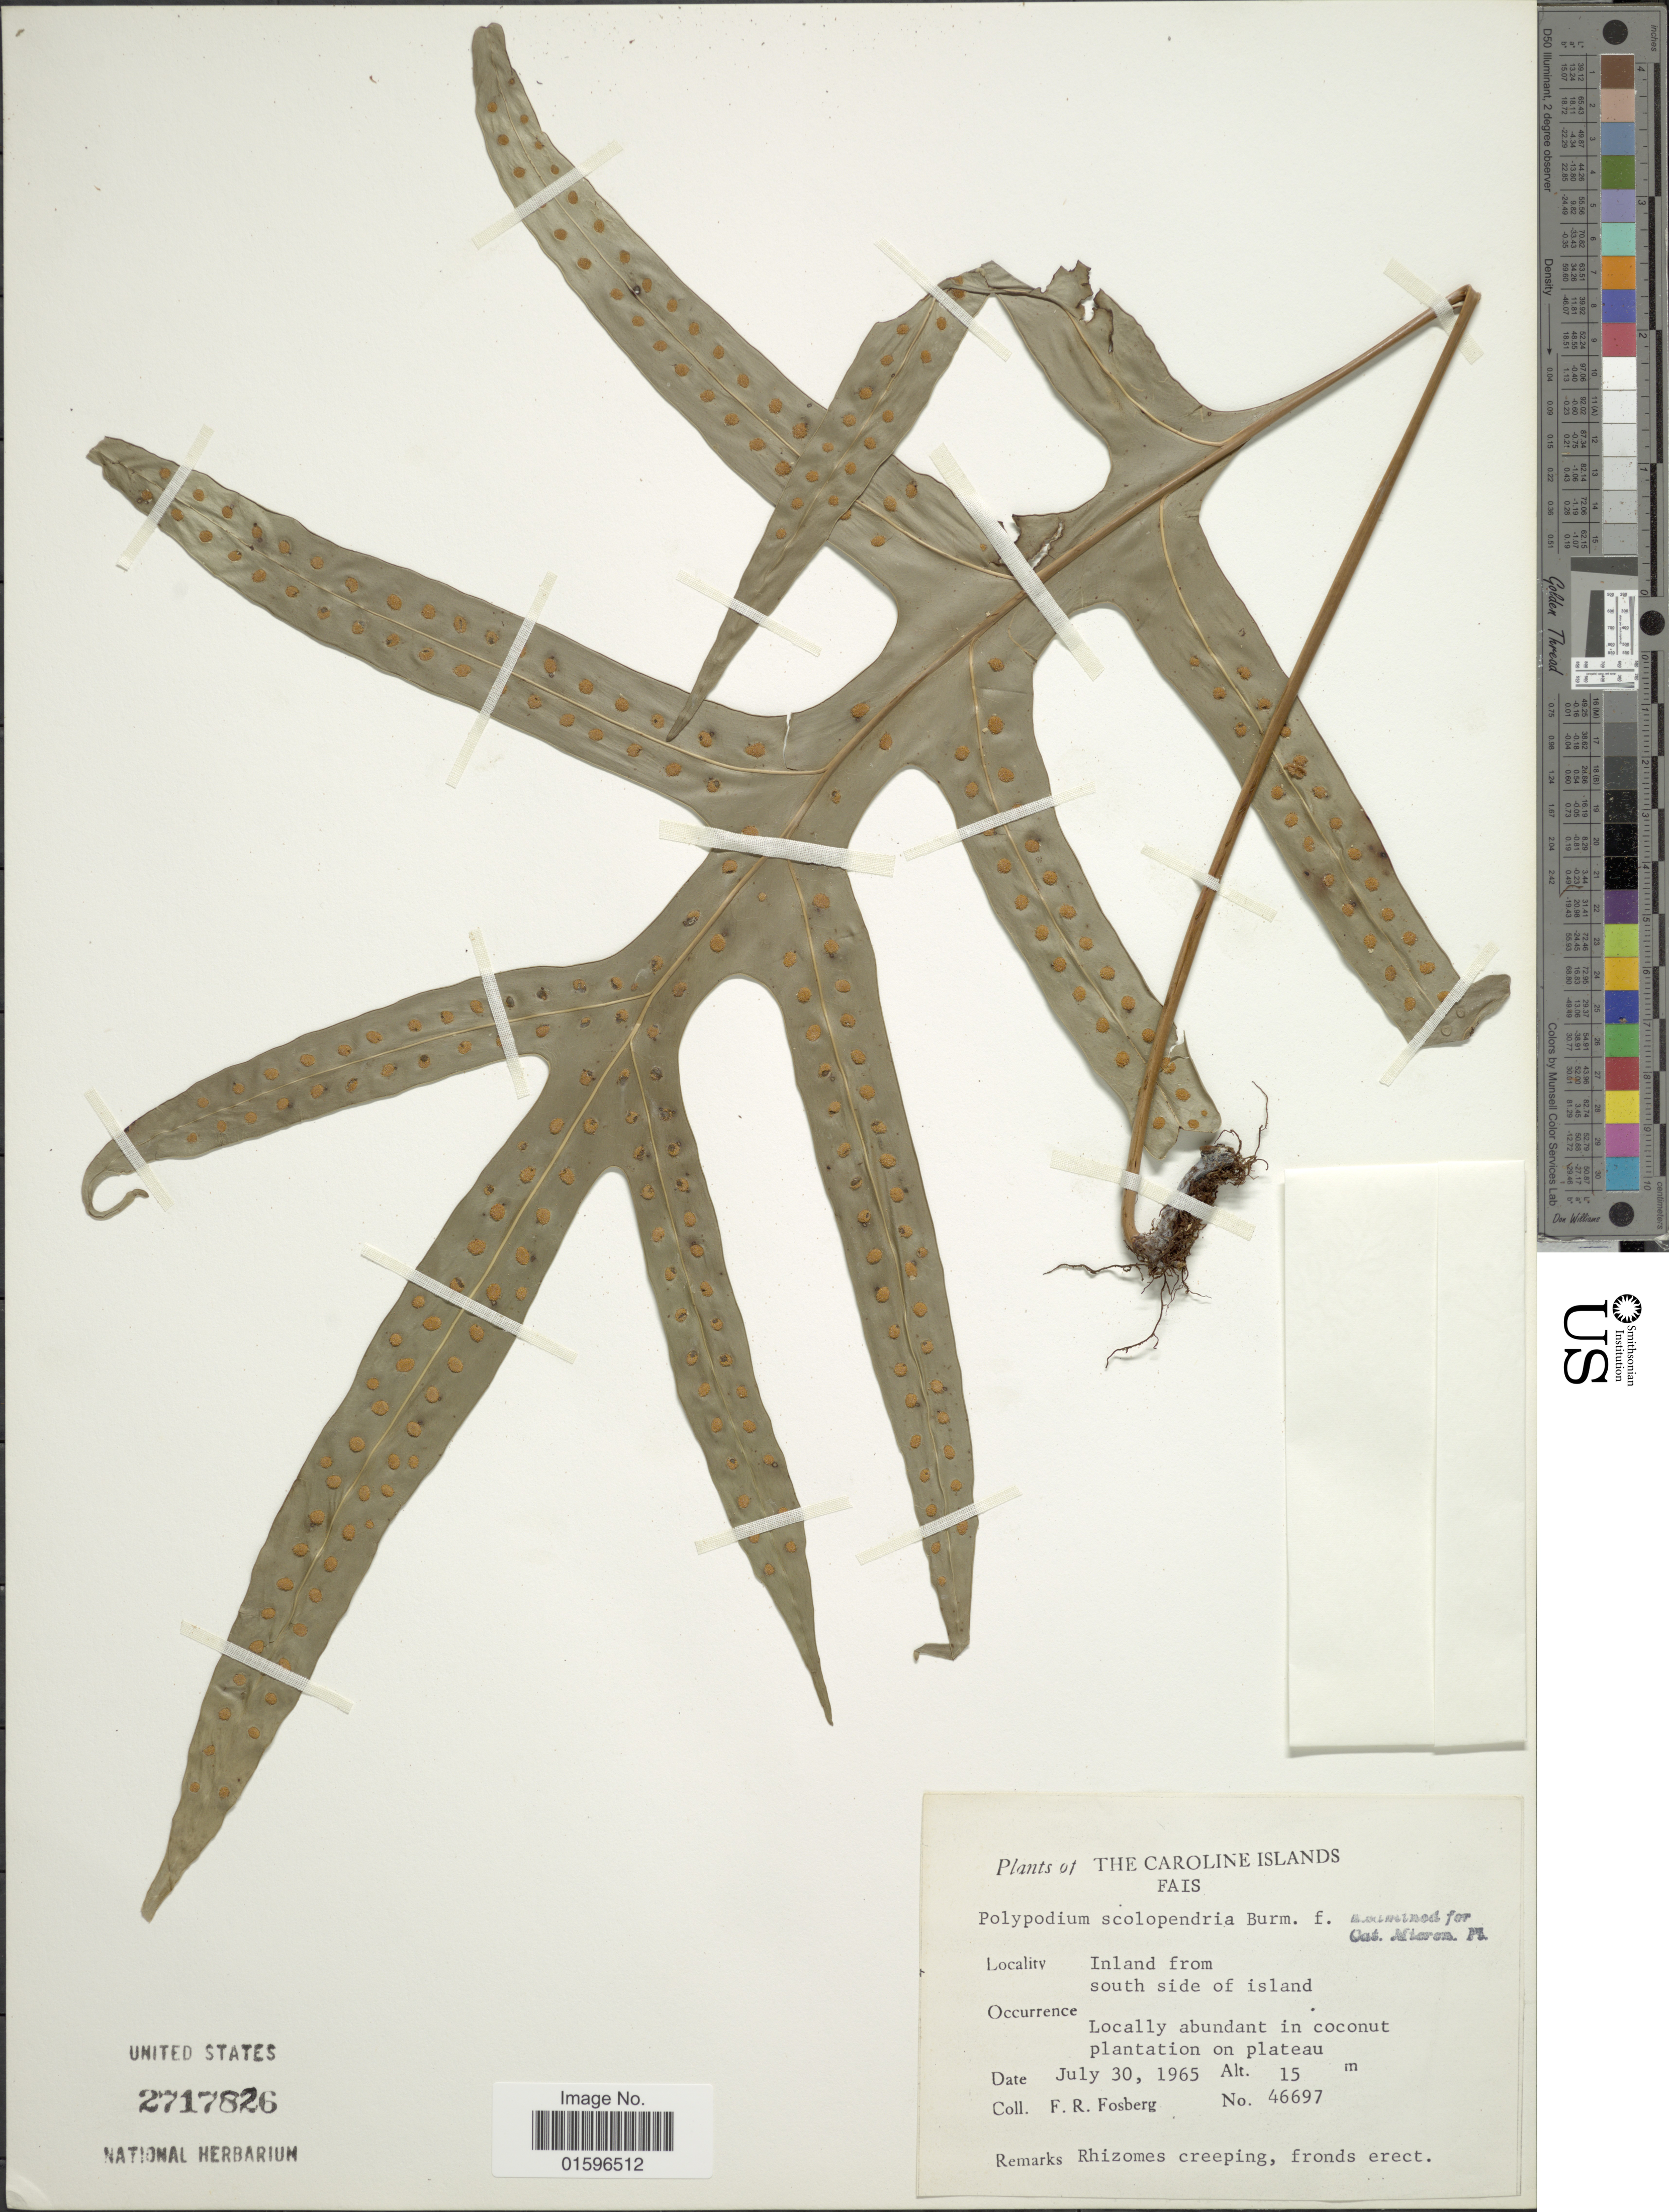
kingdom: Plantae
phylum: Tracheophyta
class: Polypodiopsida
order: Polypodiales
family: Polypodiaceae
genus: Polypodium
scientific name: Polypodium scolopendria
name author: Burm. f.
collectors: F. R. Fosberg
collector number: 46697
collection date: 1965-07-30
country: Micronesia, Federated States of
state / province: Yap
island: Fais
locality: Carolines Islands, Fais, inland from south side of island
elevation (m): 15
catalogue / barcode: US 2717826